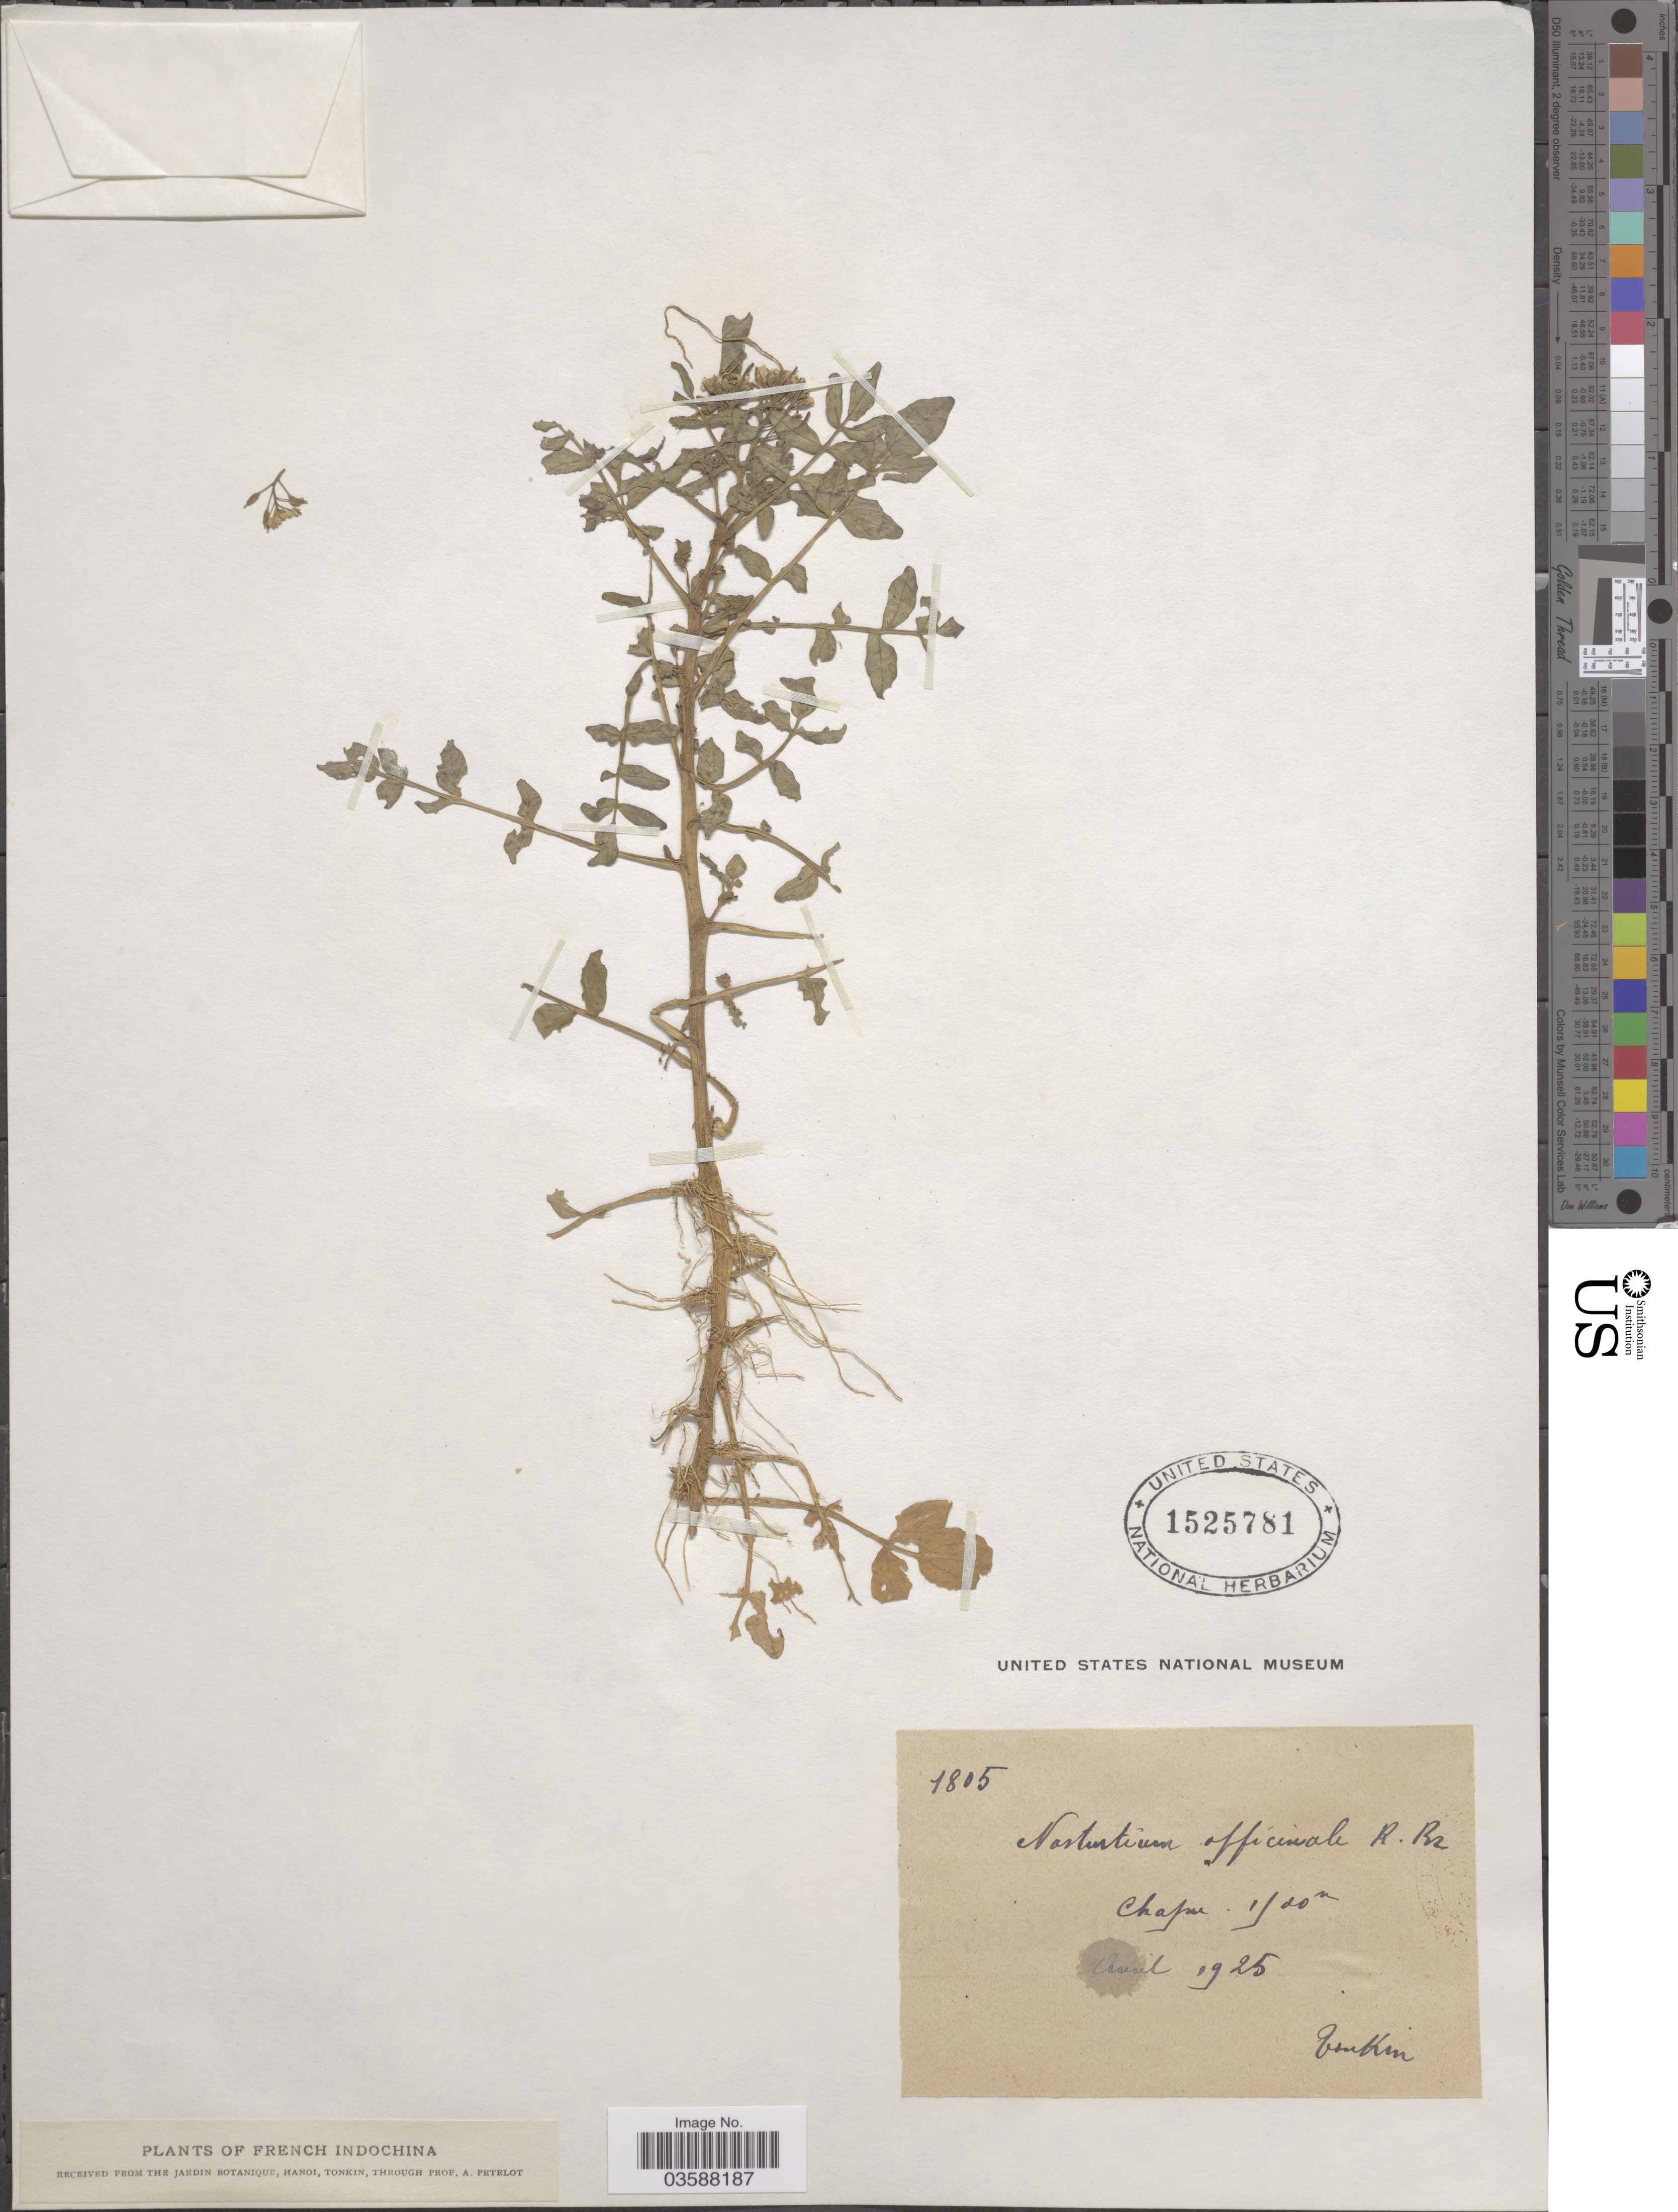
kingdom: Plantae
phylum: Tracheophyta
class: Magnoliopsida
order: Brassicales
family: Brassicaceae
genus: Nasturtium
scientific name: Nasturtium officinale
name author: R. Br.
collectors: Pételot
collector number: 1805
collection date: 1925-08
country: Vietnam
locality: French Indochina. Chapa.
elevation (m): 1920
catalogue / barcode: US 1525781